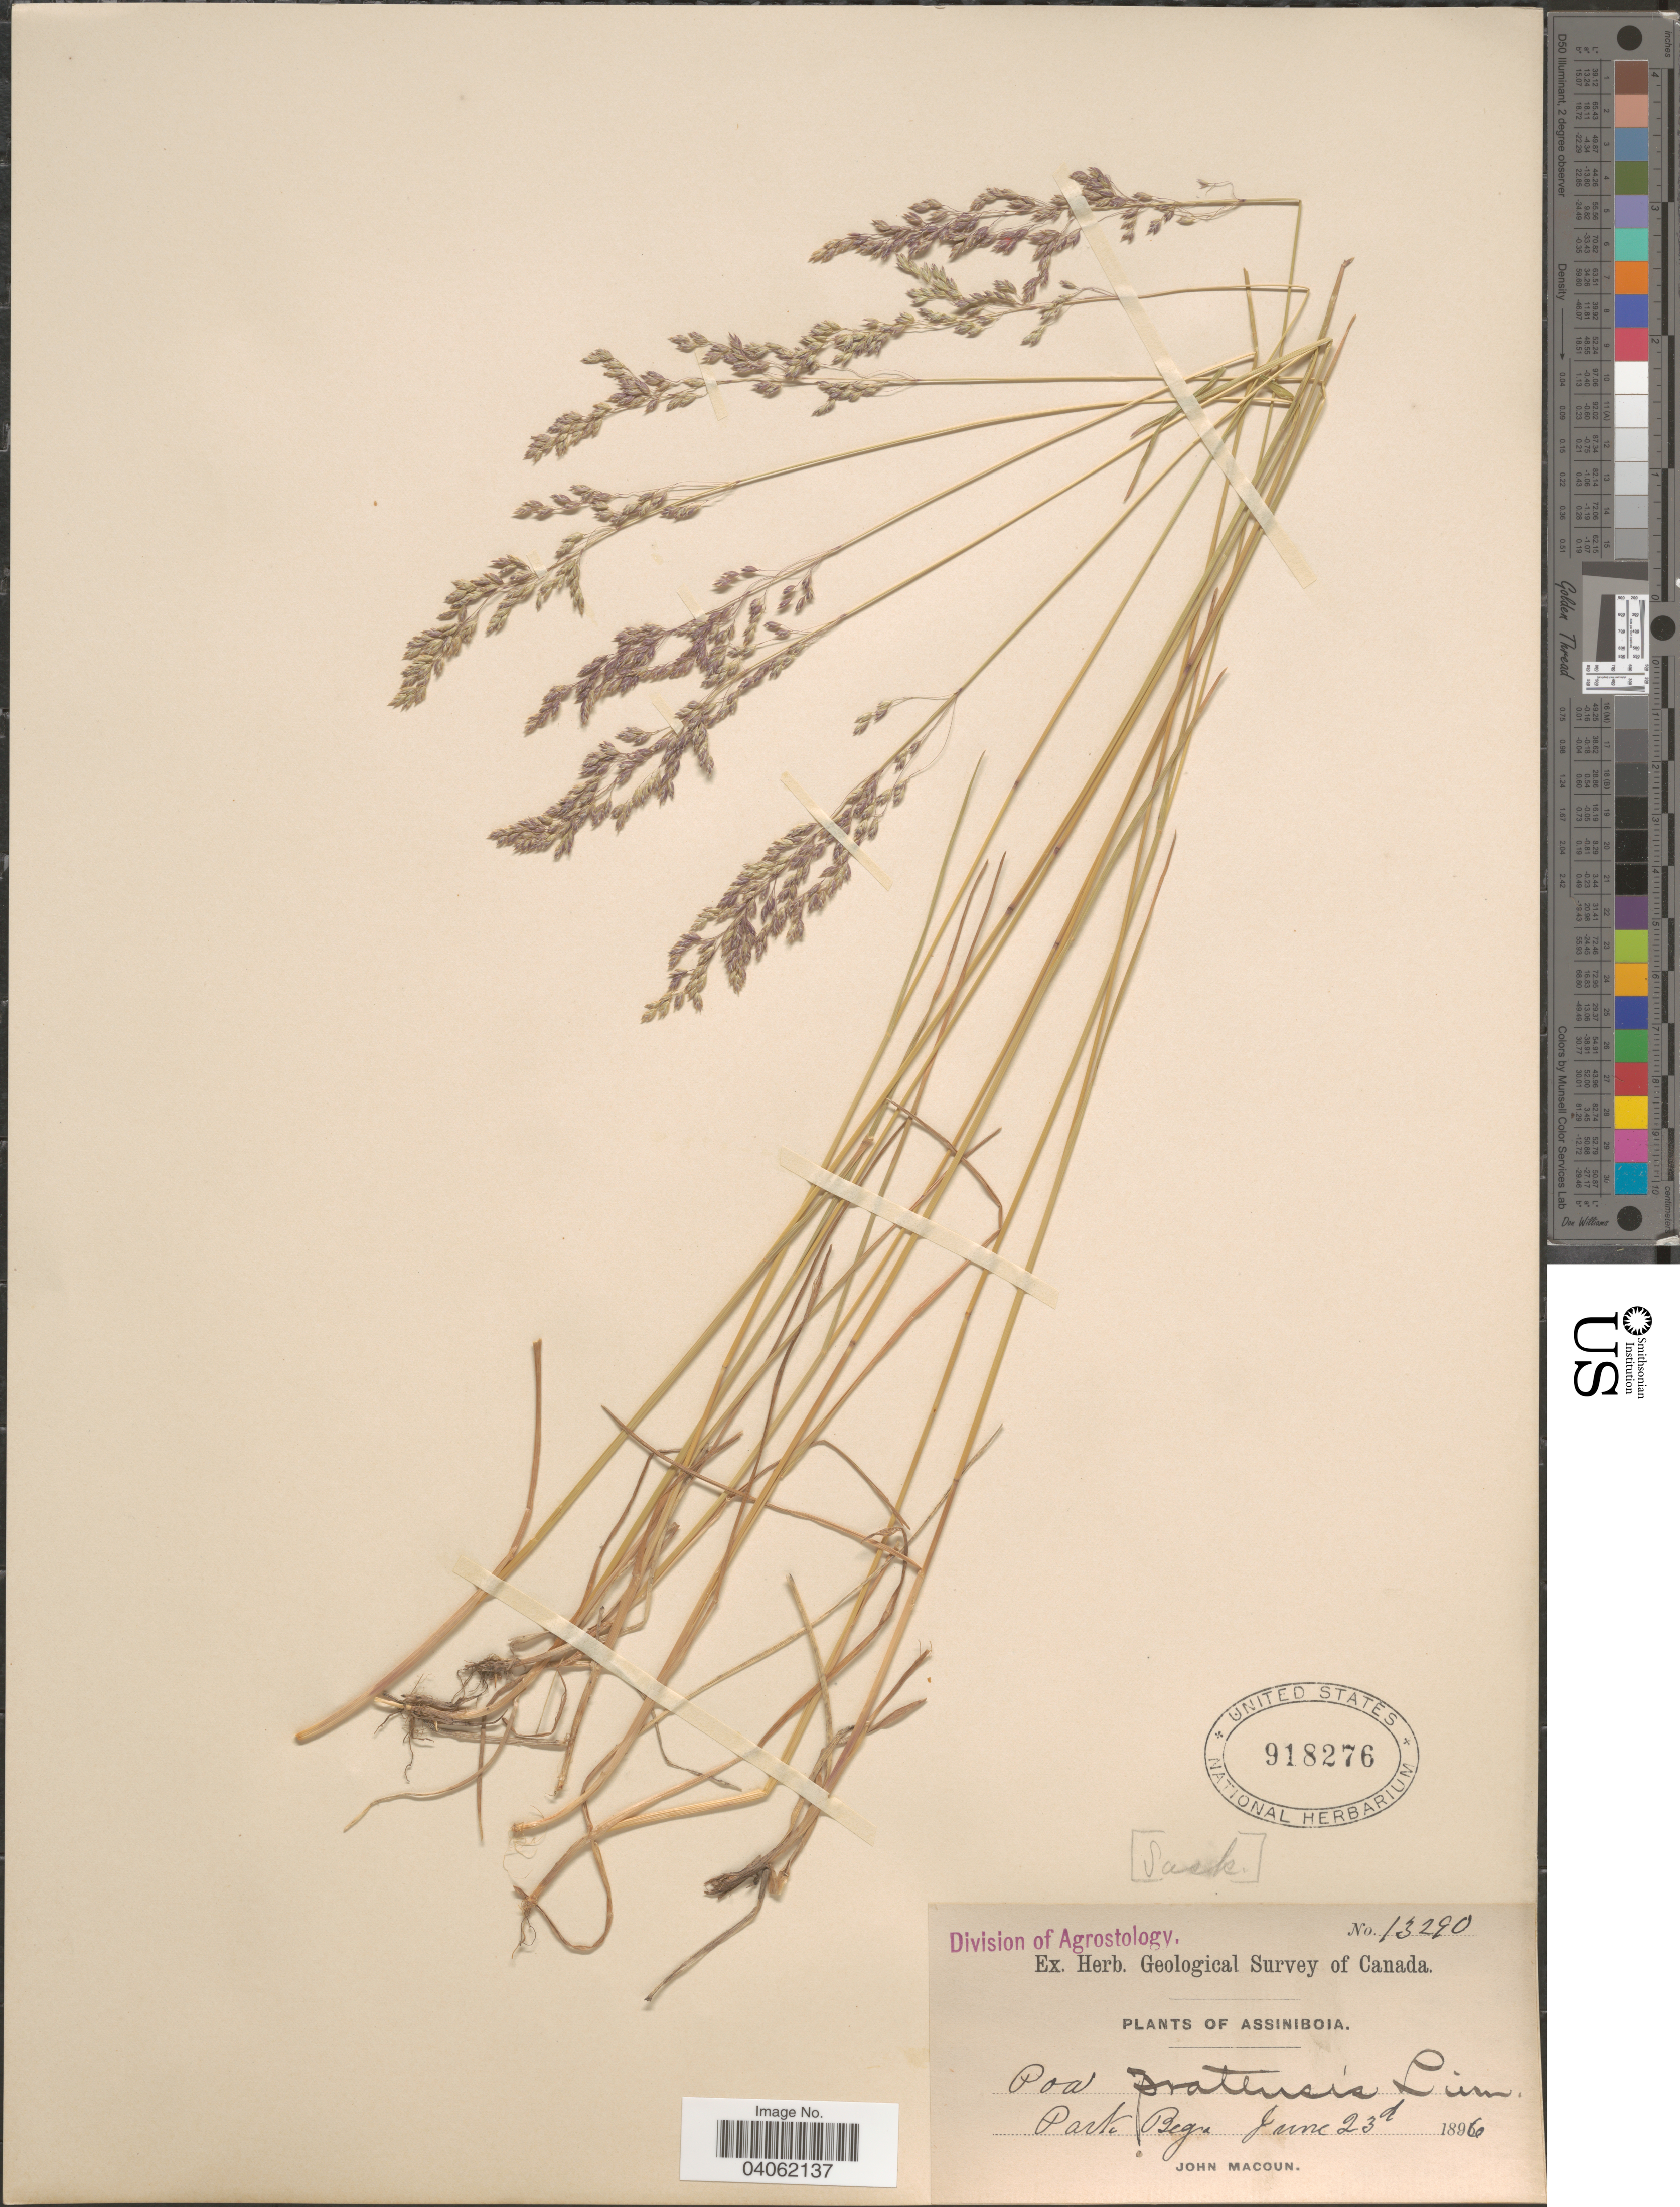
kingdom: Plantae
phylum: Tracheophyta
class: Liliopsida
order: Poales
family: Poaceae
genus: Poa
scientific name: Poa pratensis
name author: L.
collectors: J. Macoun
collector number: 13290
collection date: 1896-06-23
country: Canada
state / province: Saskatchewan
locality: Assiniboia. Park Bega.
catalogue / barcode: US 918276